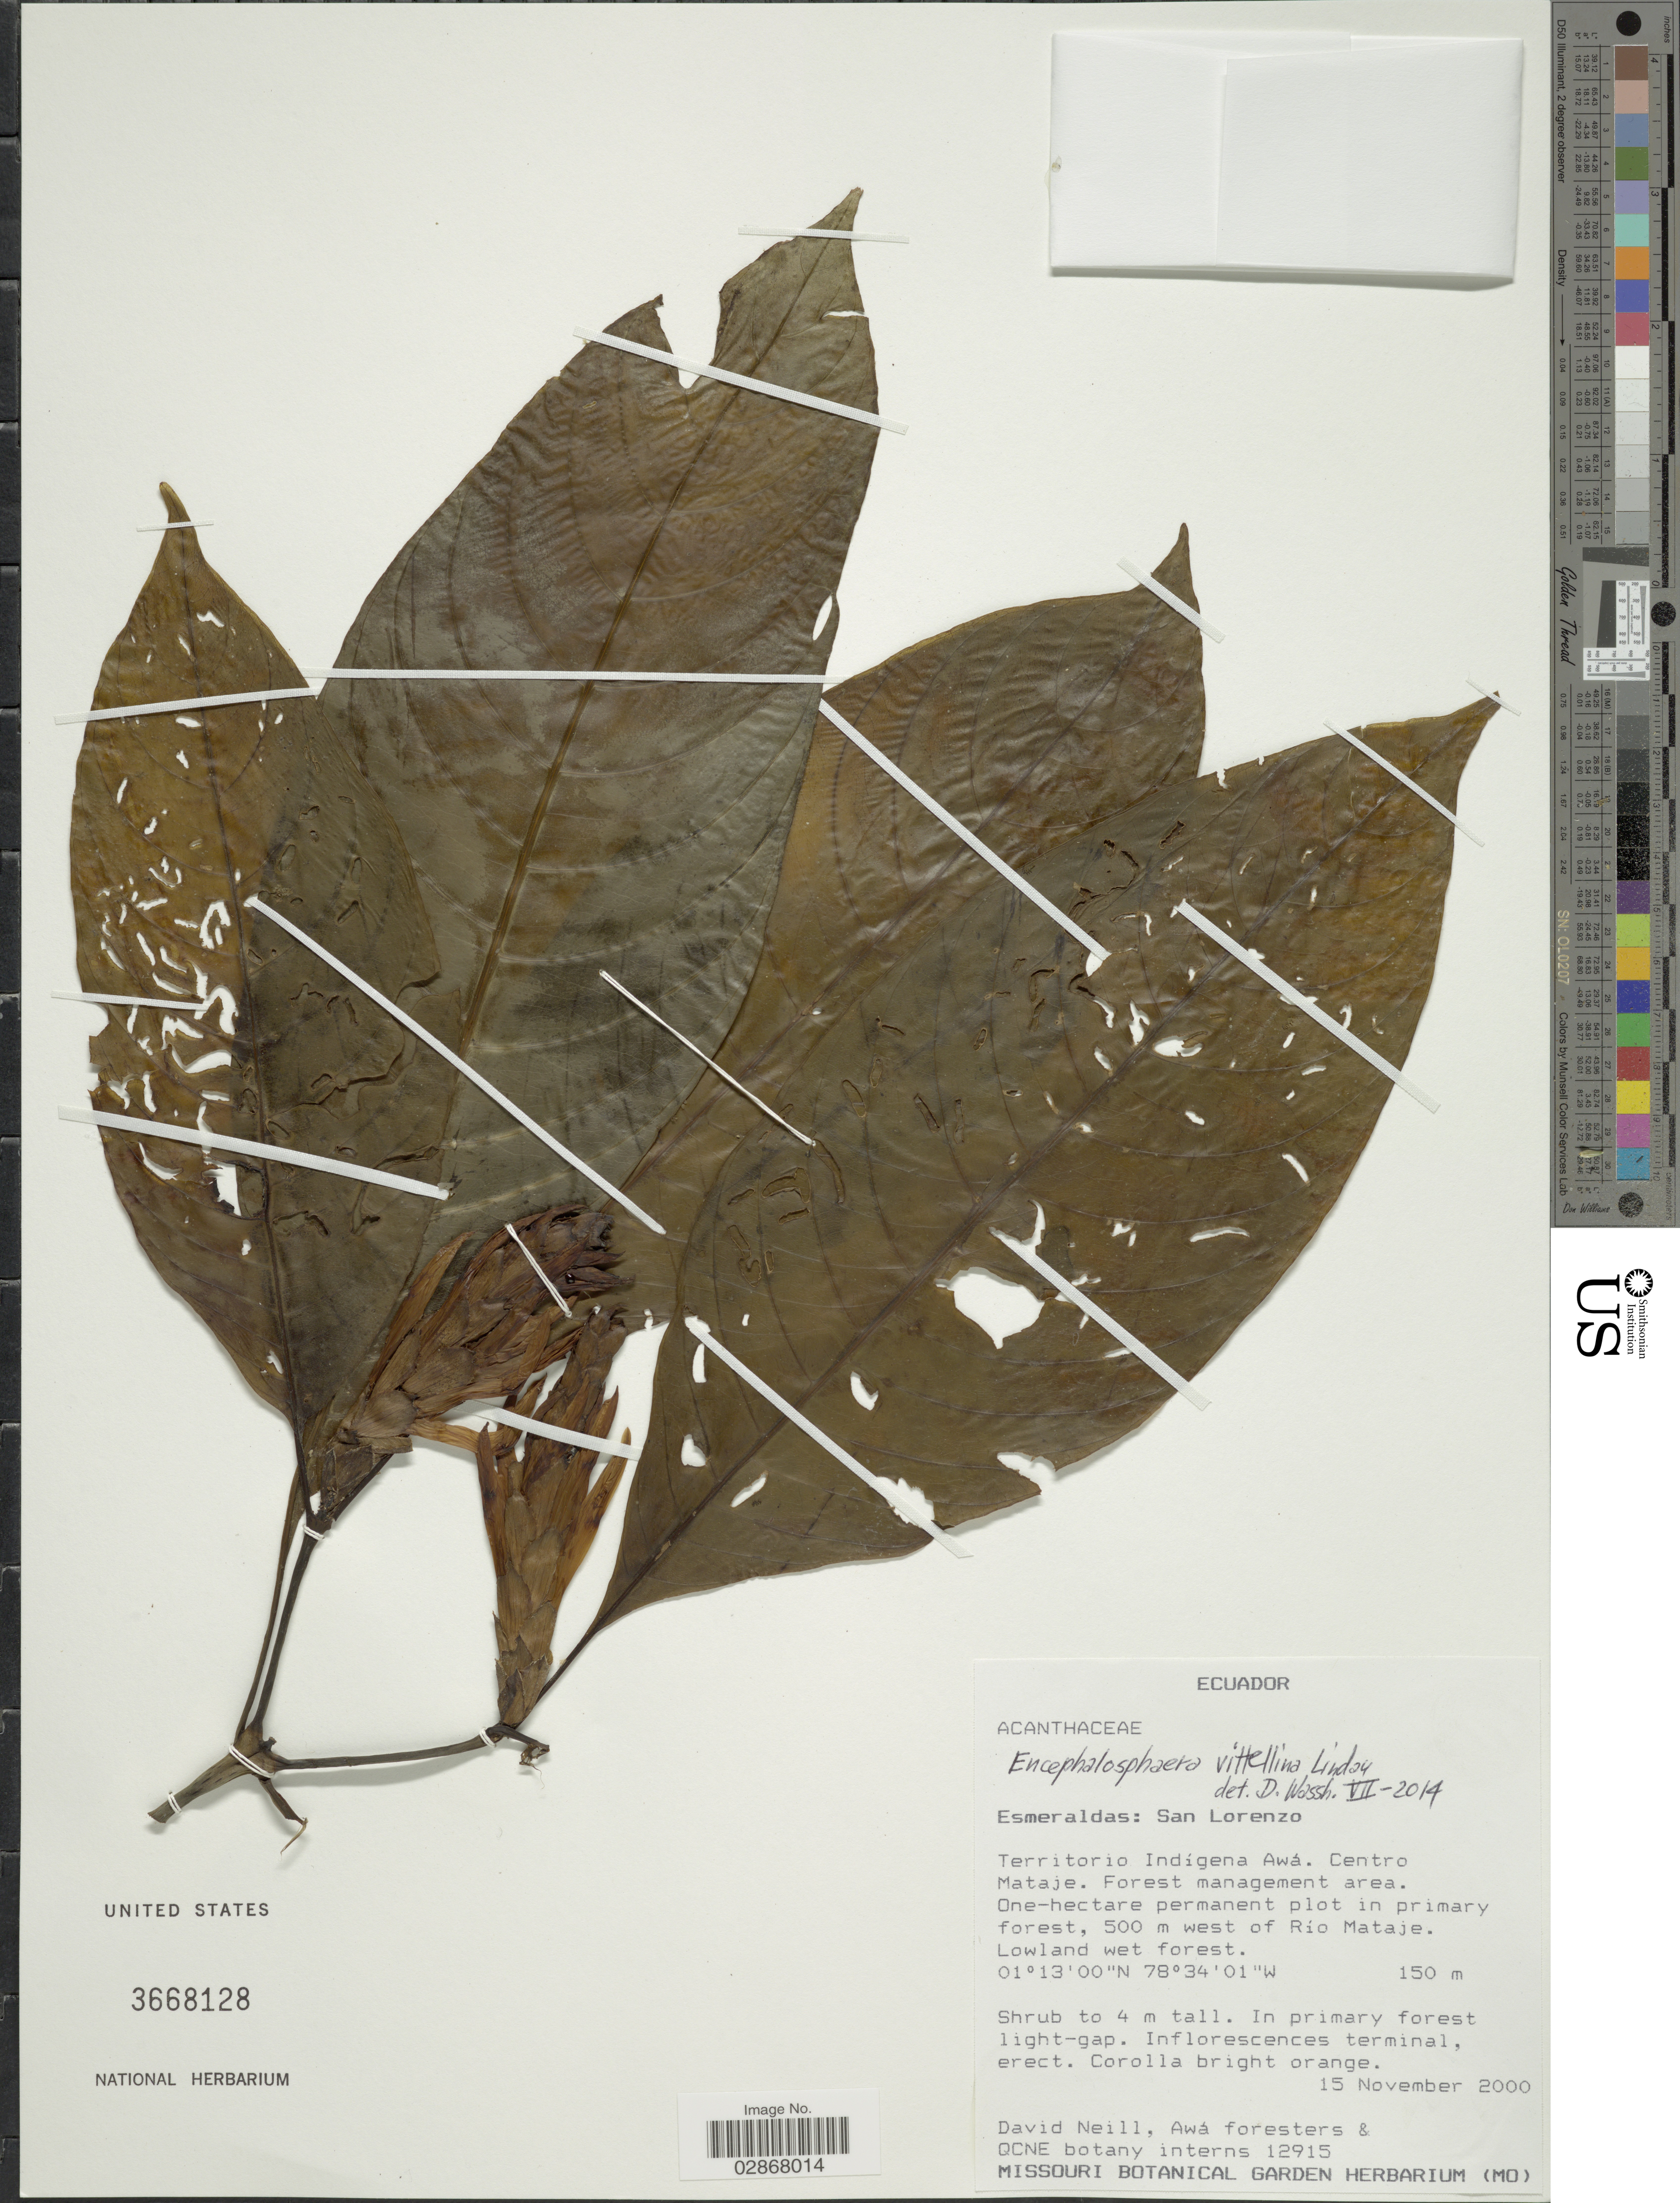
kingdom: Plantae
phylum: Tracheophyta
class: Magnoliopsida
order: Lamiales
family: Acanthaceae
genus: Encephalosphaera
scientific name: Encephalosphaera vitellina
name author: Lindau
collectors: D. Neill, Awá foresters & QCNE botany interns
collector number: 12915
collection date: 2000-11-15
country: Ecuador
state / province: Esmeraldas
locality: San Lorenzo. Territorio Indígena Awá. Centro Mataje. Forest management area. One-hectare permanent plot in primary forest, 500 m west of Río Mataje.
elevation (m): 150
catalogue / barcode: US 3668128